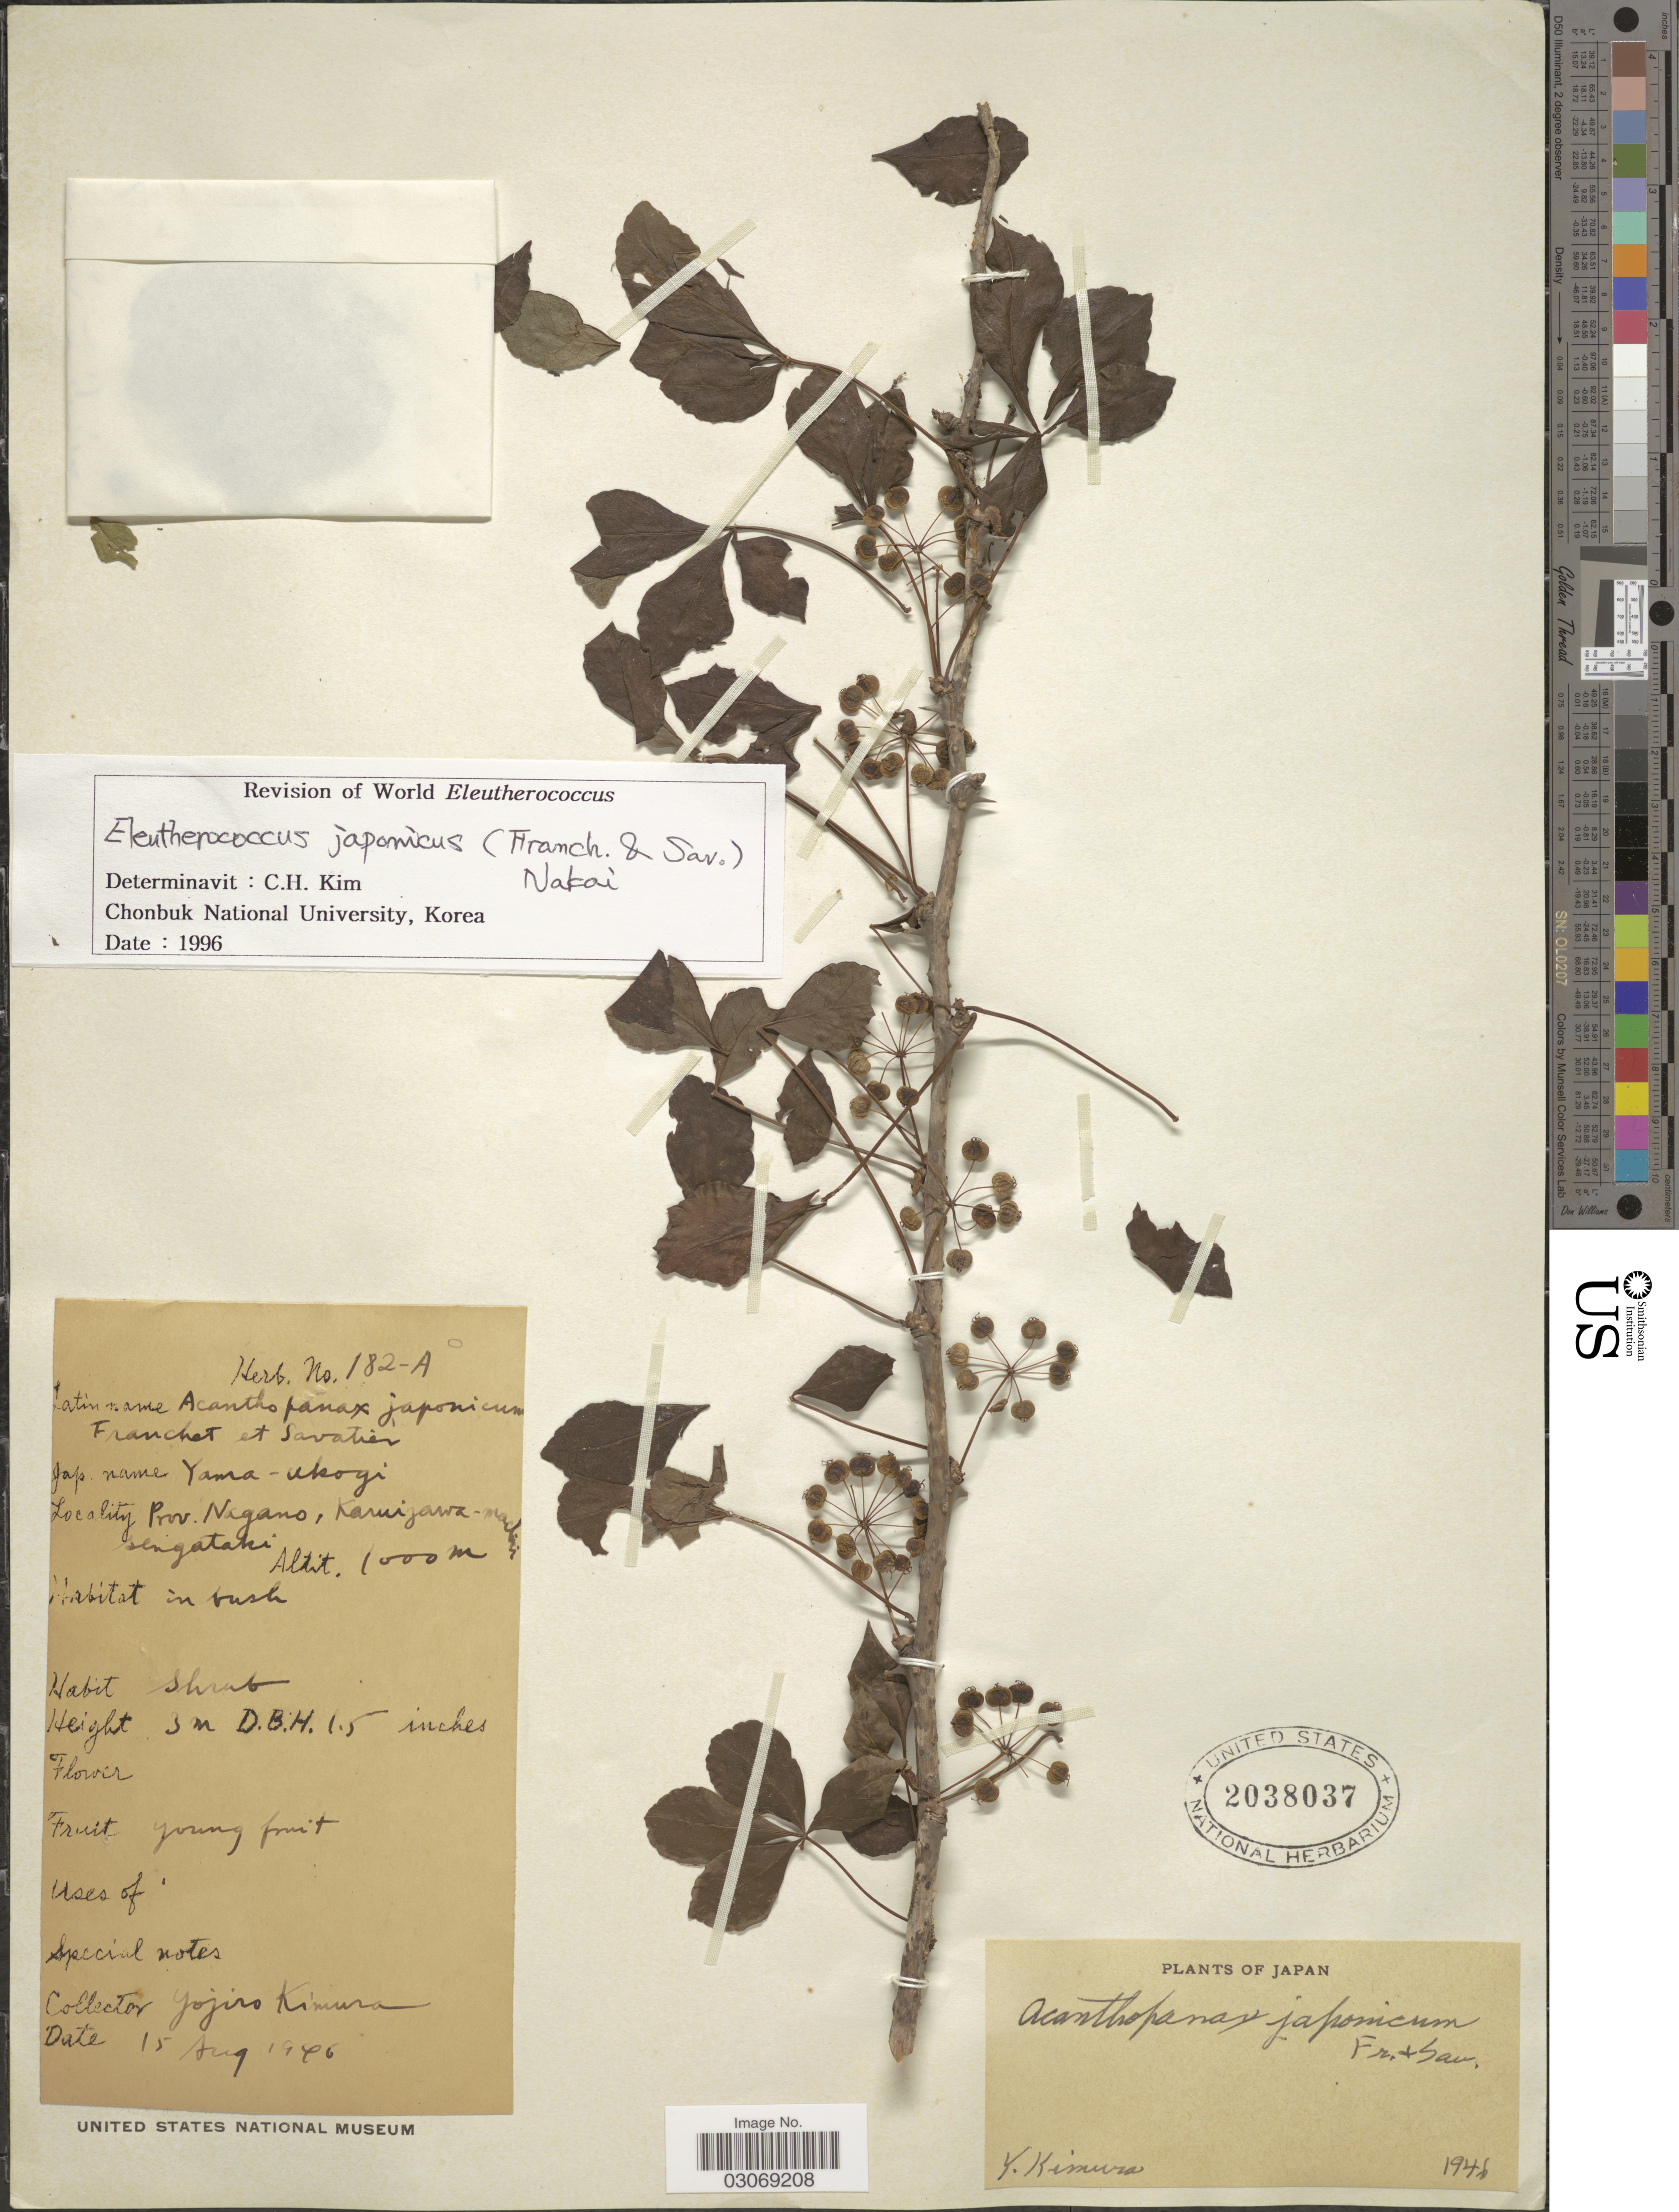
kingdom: Plantae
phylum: Tracheophyta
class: Magnoliopsida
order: Apiales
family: Araliaceae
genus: Eleutherococcus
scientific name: Eleutherococcus japonicus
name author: (Harms) Nakai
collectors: Y. Kimura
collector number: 182-A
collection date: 1946-08-15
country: Japan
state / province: Nagano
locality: Karuizawa-machi. Sengatiki.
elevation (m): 1000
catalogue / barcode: US 2038037